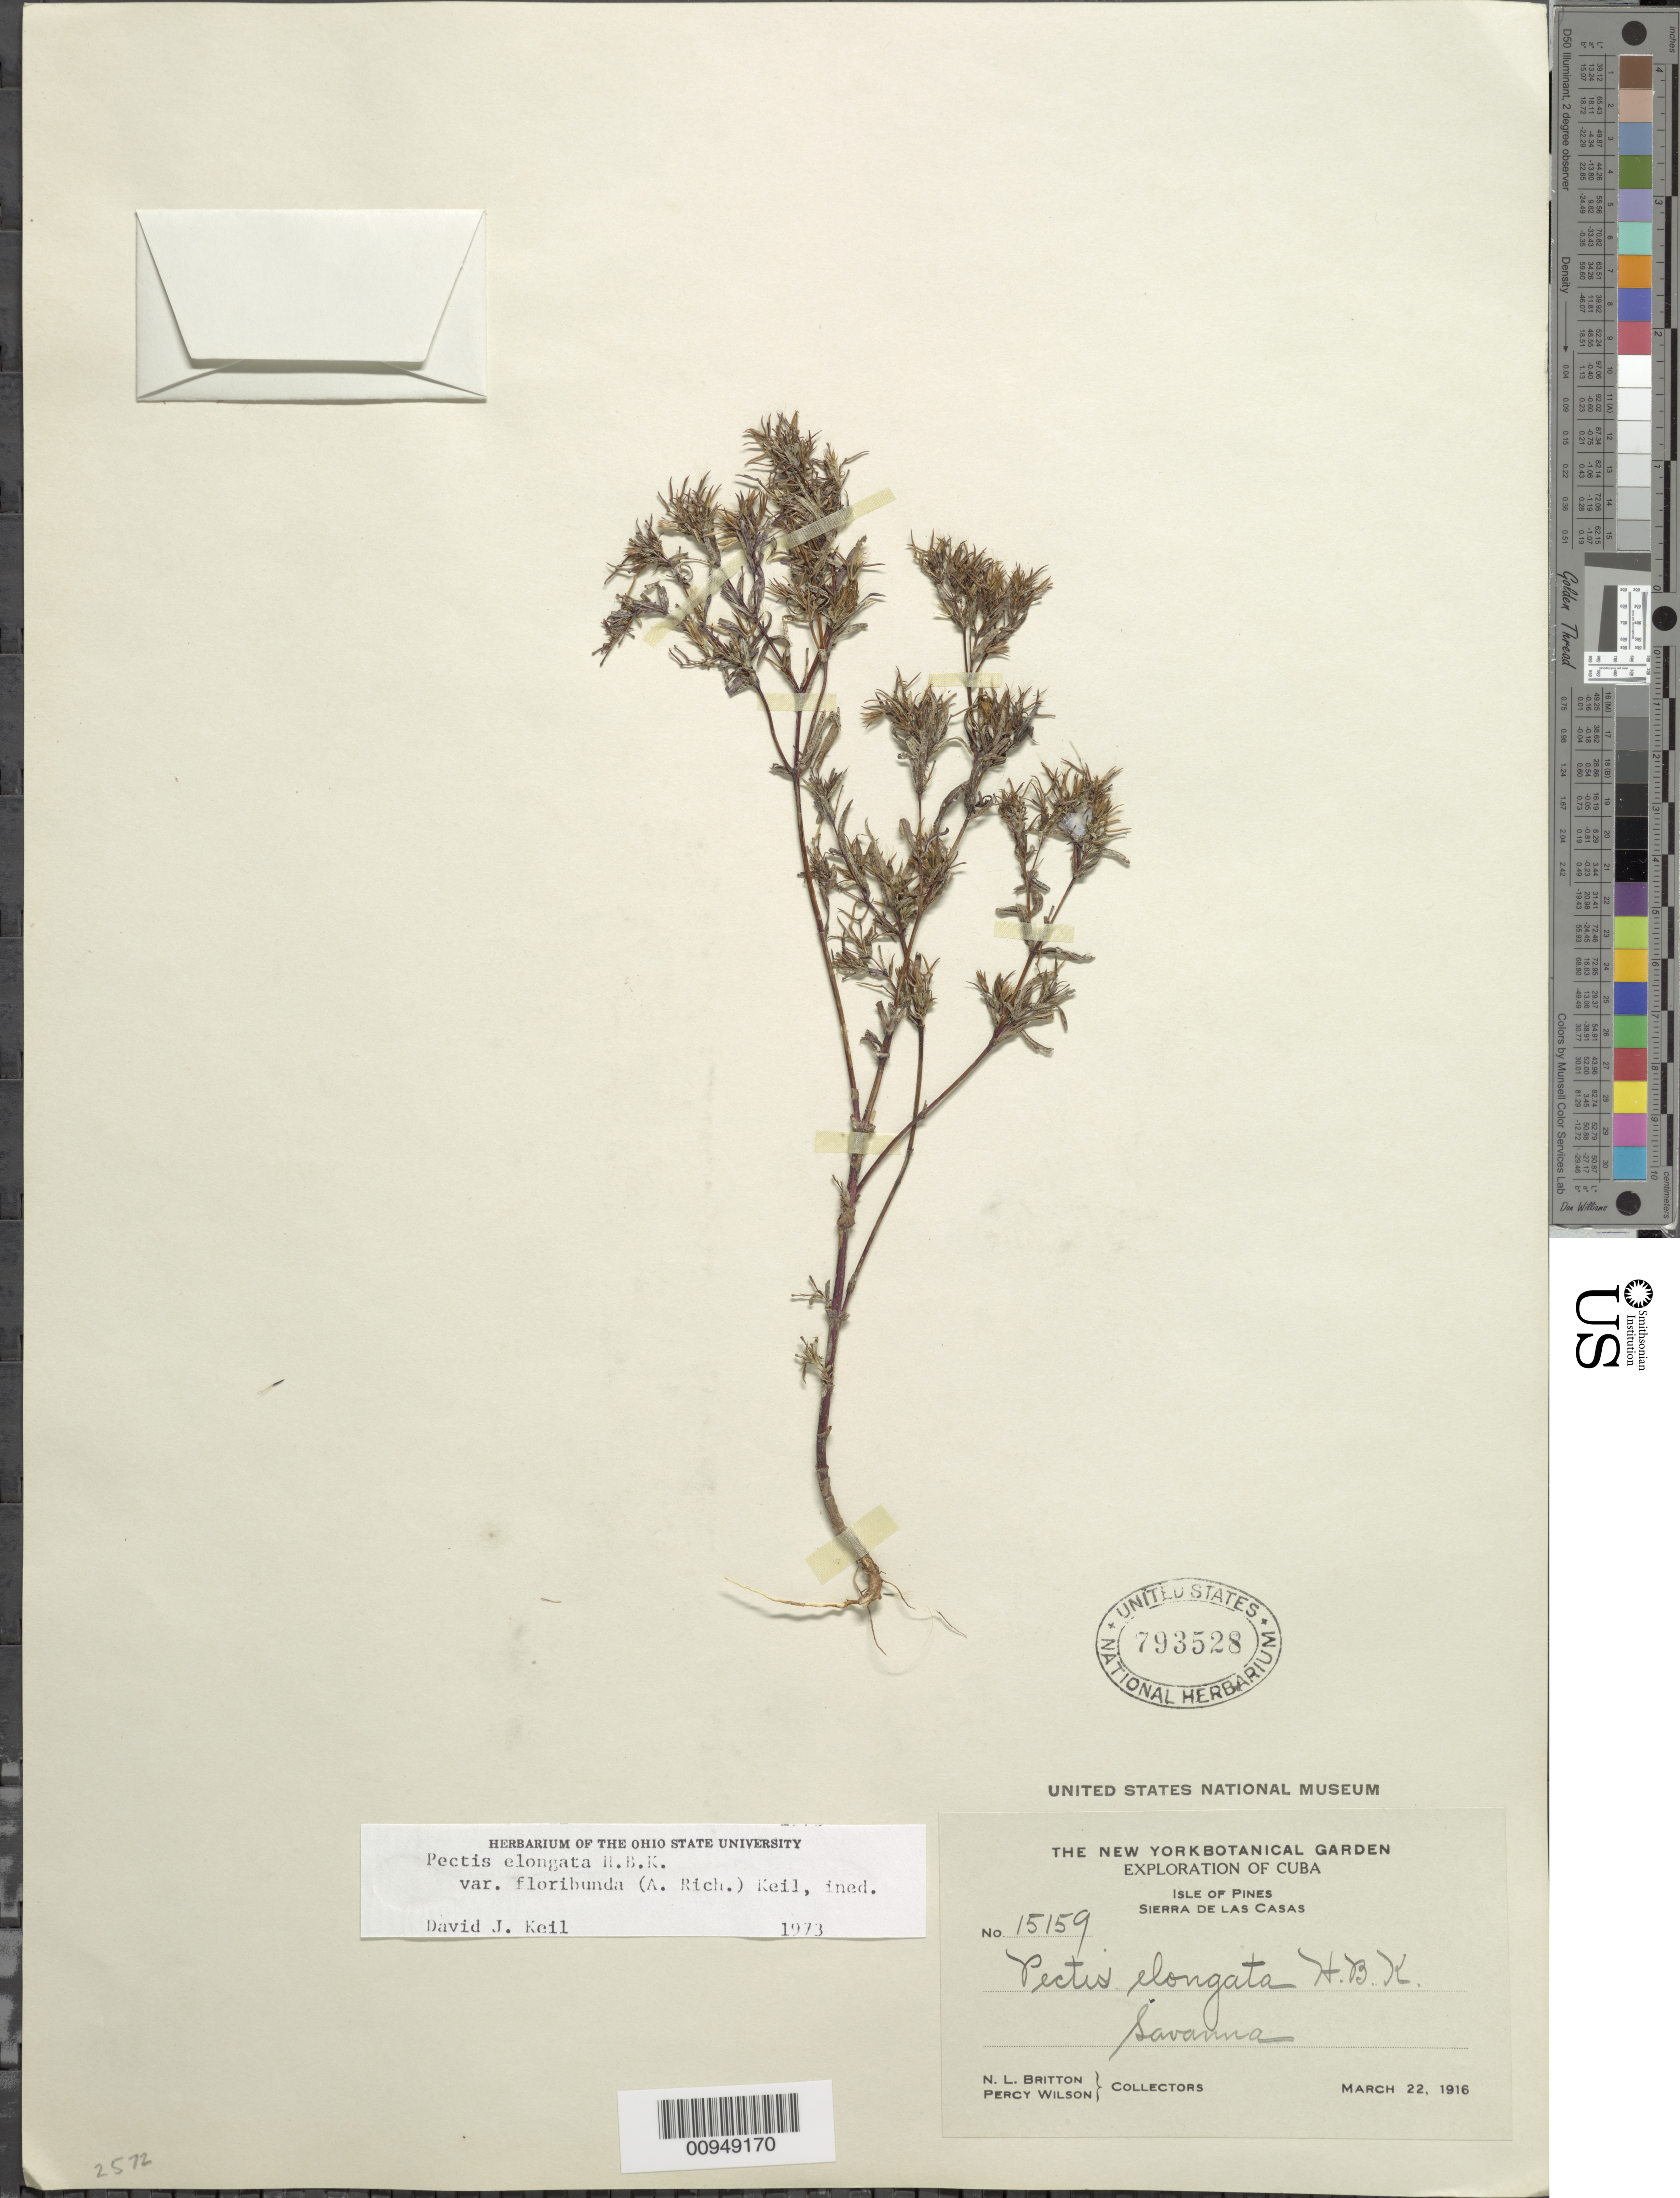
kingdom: Plantae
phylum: Tracheophyta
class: Magnoliopsida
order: Asterales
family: Asteraceae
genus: Pectis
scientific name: Pectis elongata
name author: Kunth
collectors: N. Britton & P. Wilson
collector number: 15159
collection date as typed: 22 Mar 1916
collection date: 1916-03-22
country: Cuba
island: Isla de la Juventud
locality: Sierra de Las Casas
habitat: Savanna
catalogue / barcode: US 793528